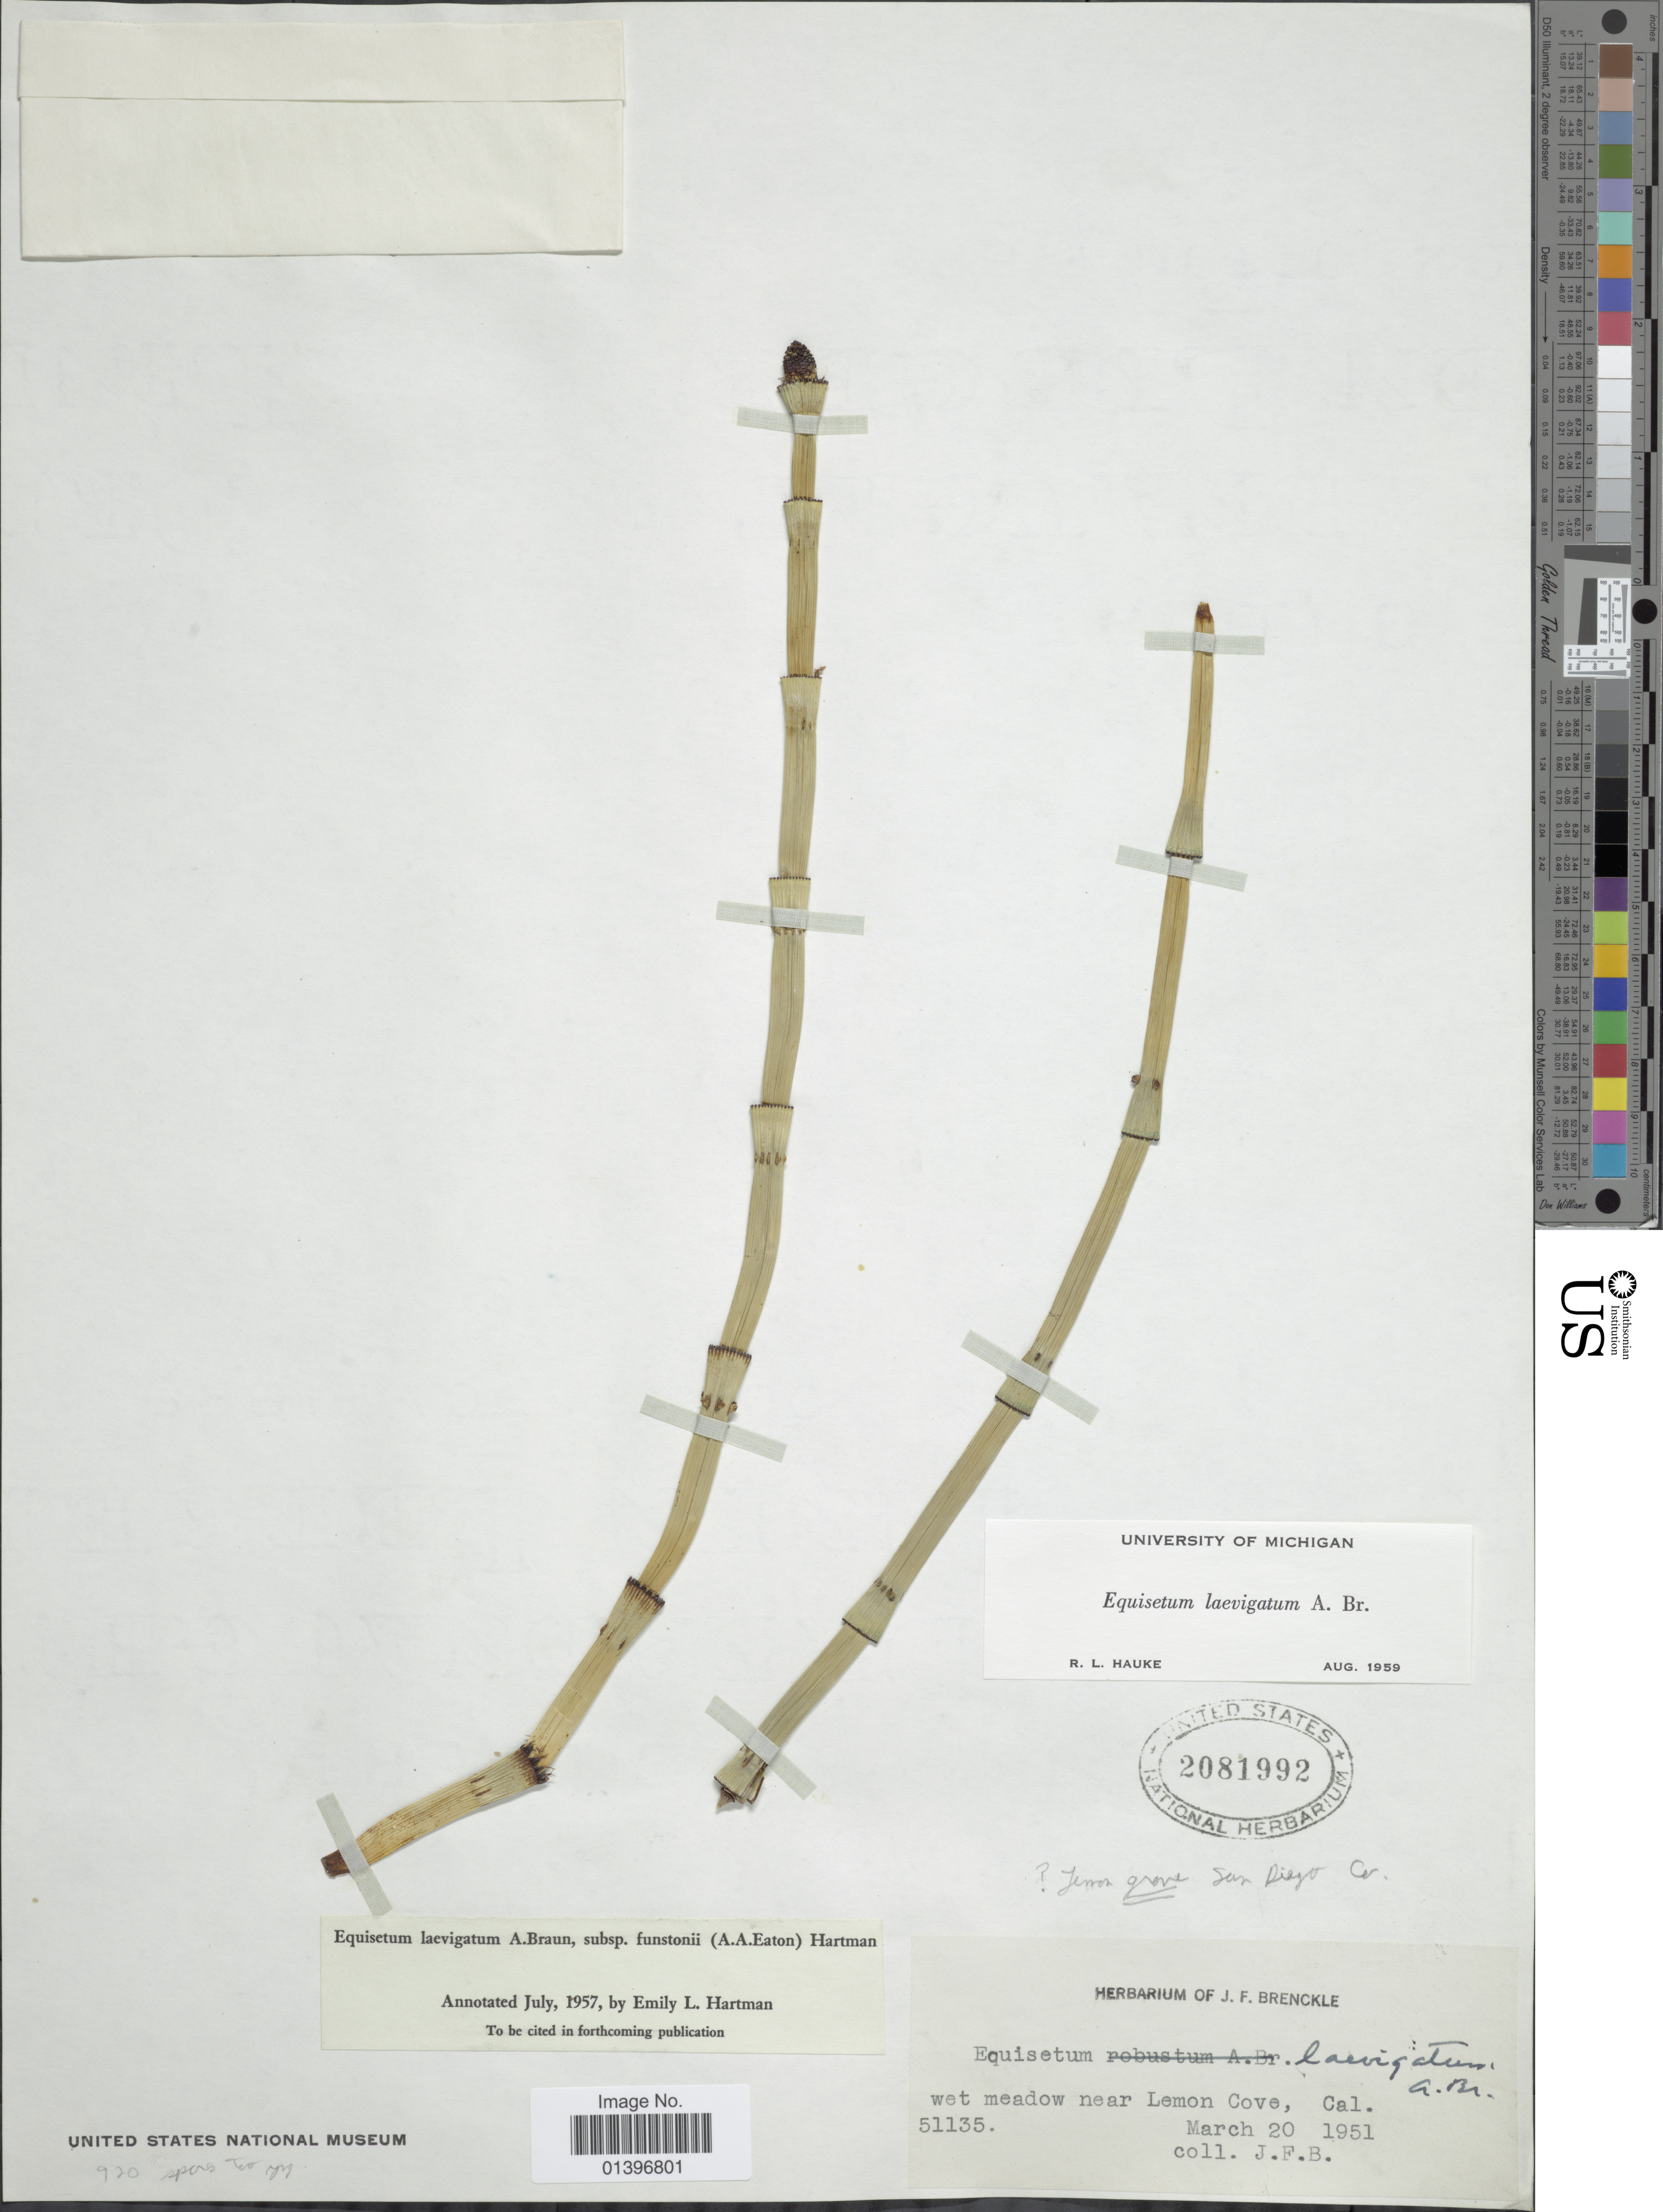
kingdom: Plantae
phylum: Tracheophyta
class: Polypodiopsida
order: Equisetales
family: Equisetaceae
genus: Equisetum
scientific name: Equisetum laevigatum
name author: A. Braun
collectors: J. Brenckle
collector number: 51135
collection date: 1951-03-20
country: United States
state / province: California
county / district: San Diego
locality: Wet meadow near Lemon Cove, San Diego Co.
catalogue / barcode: US 2081992